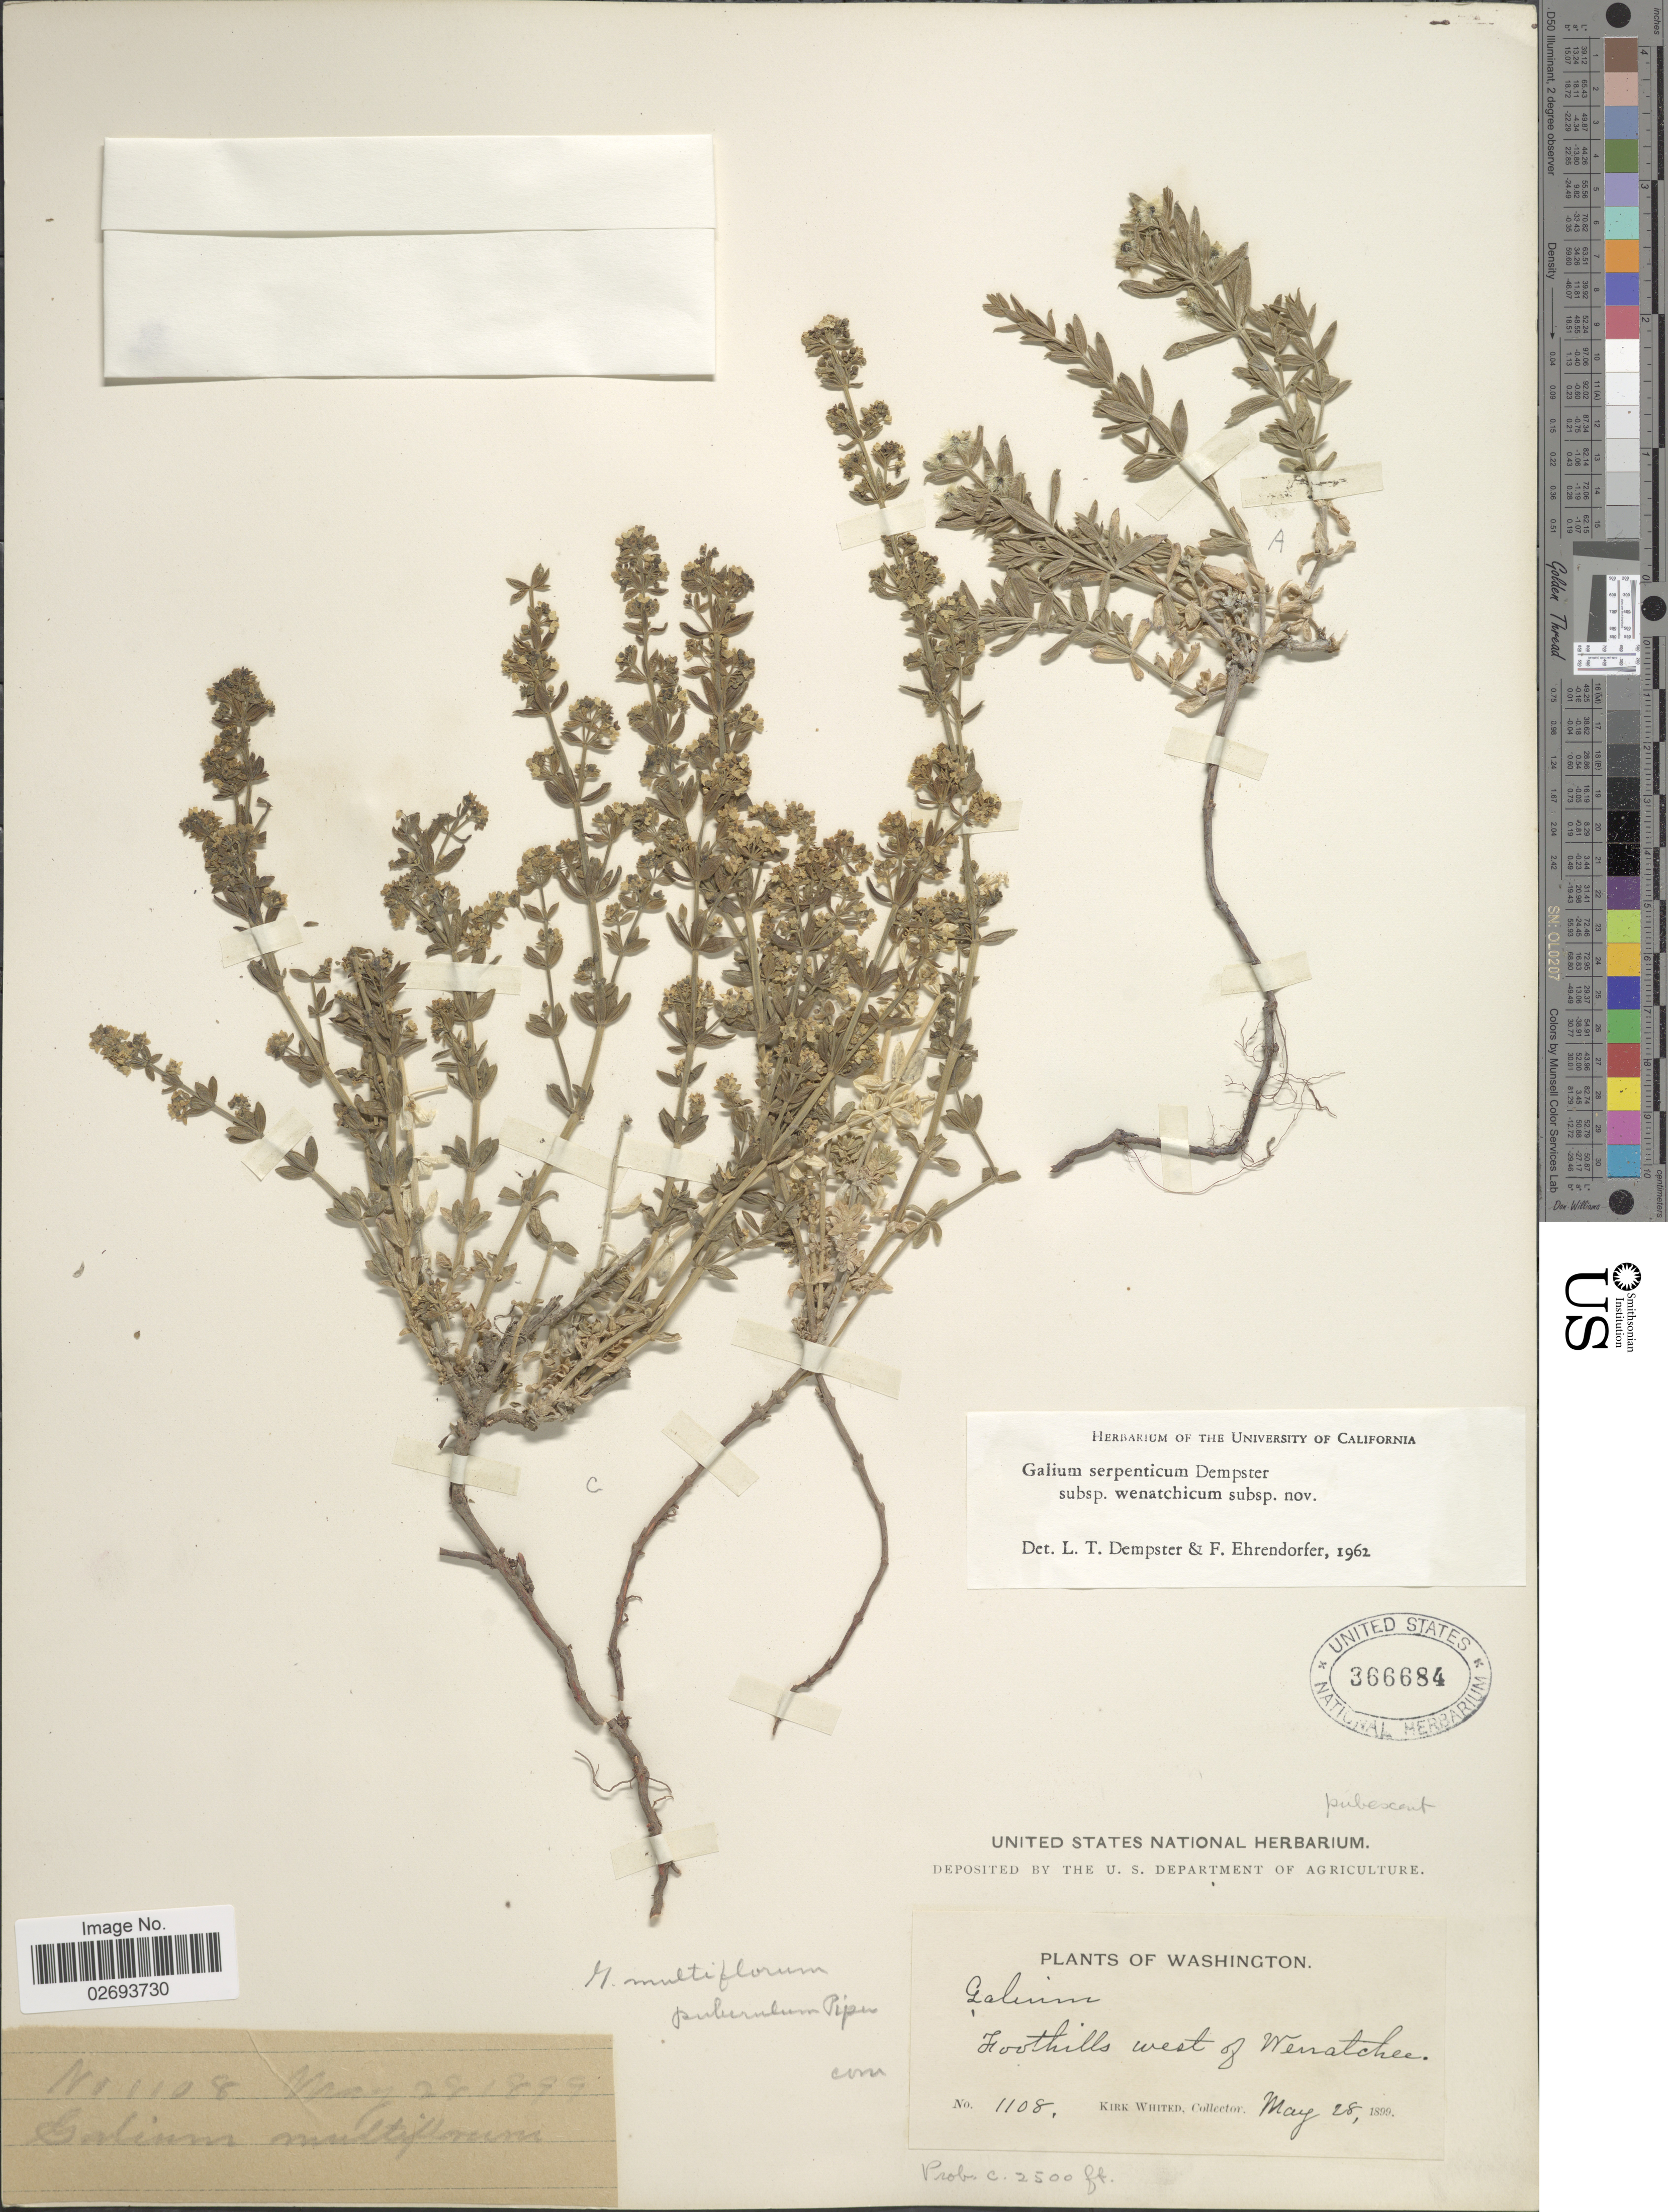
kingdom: Plantae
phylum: Tracheophyta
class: Magnoliopsida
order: Gentianales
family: Rubiaceae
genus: Galium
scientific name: Galium serpenticum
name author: Dempster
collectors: K. Whited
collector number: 1108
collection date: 1899-05-28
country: United States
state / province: Washington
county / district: Chelan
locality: Foothills west of Wenatchee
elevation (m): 762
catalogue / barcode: US 366684